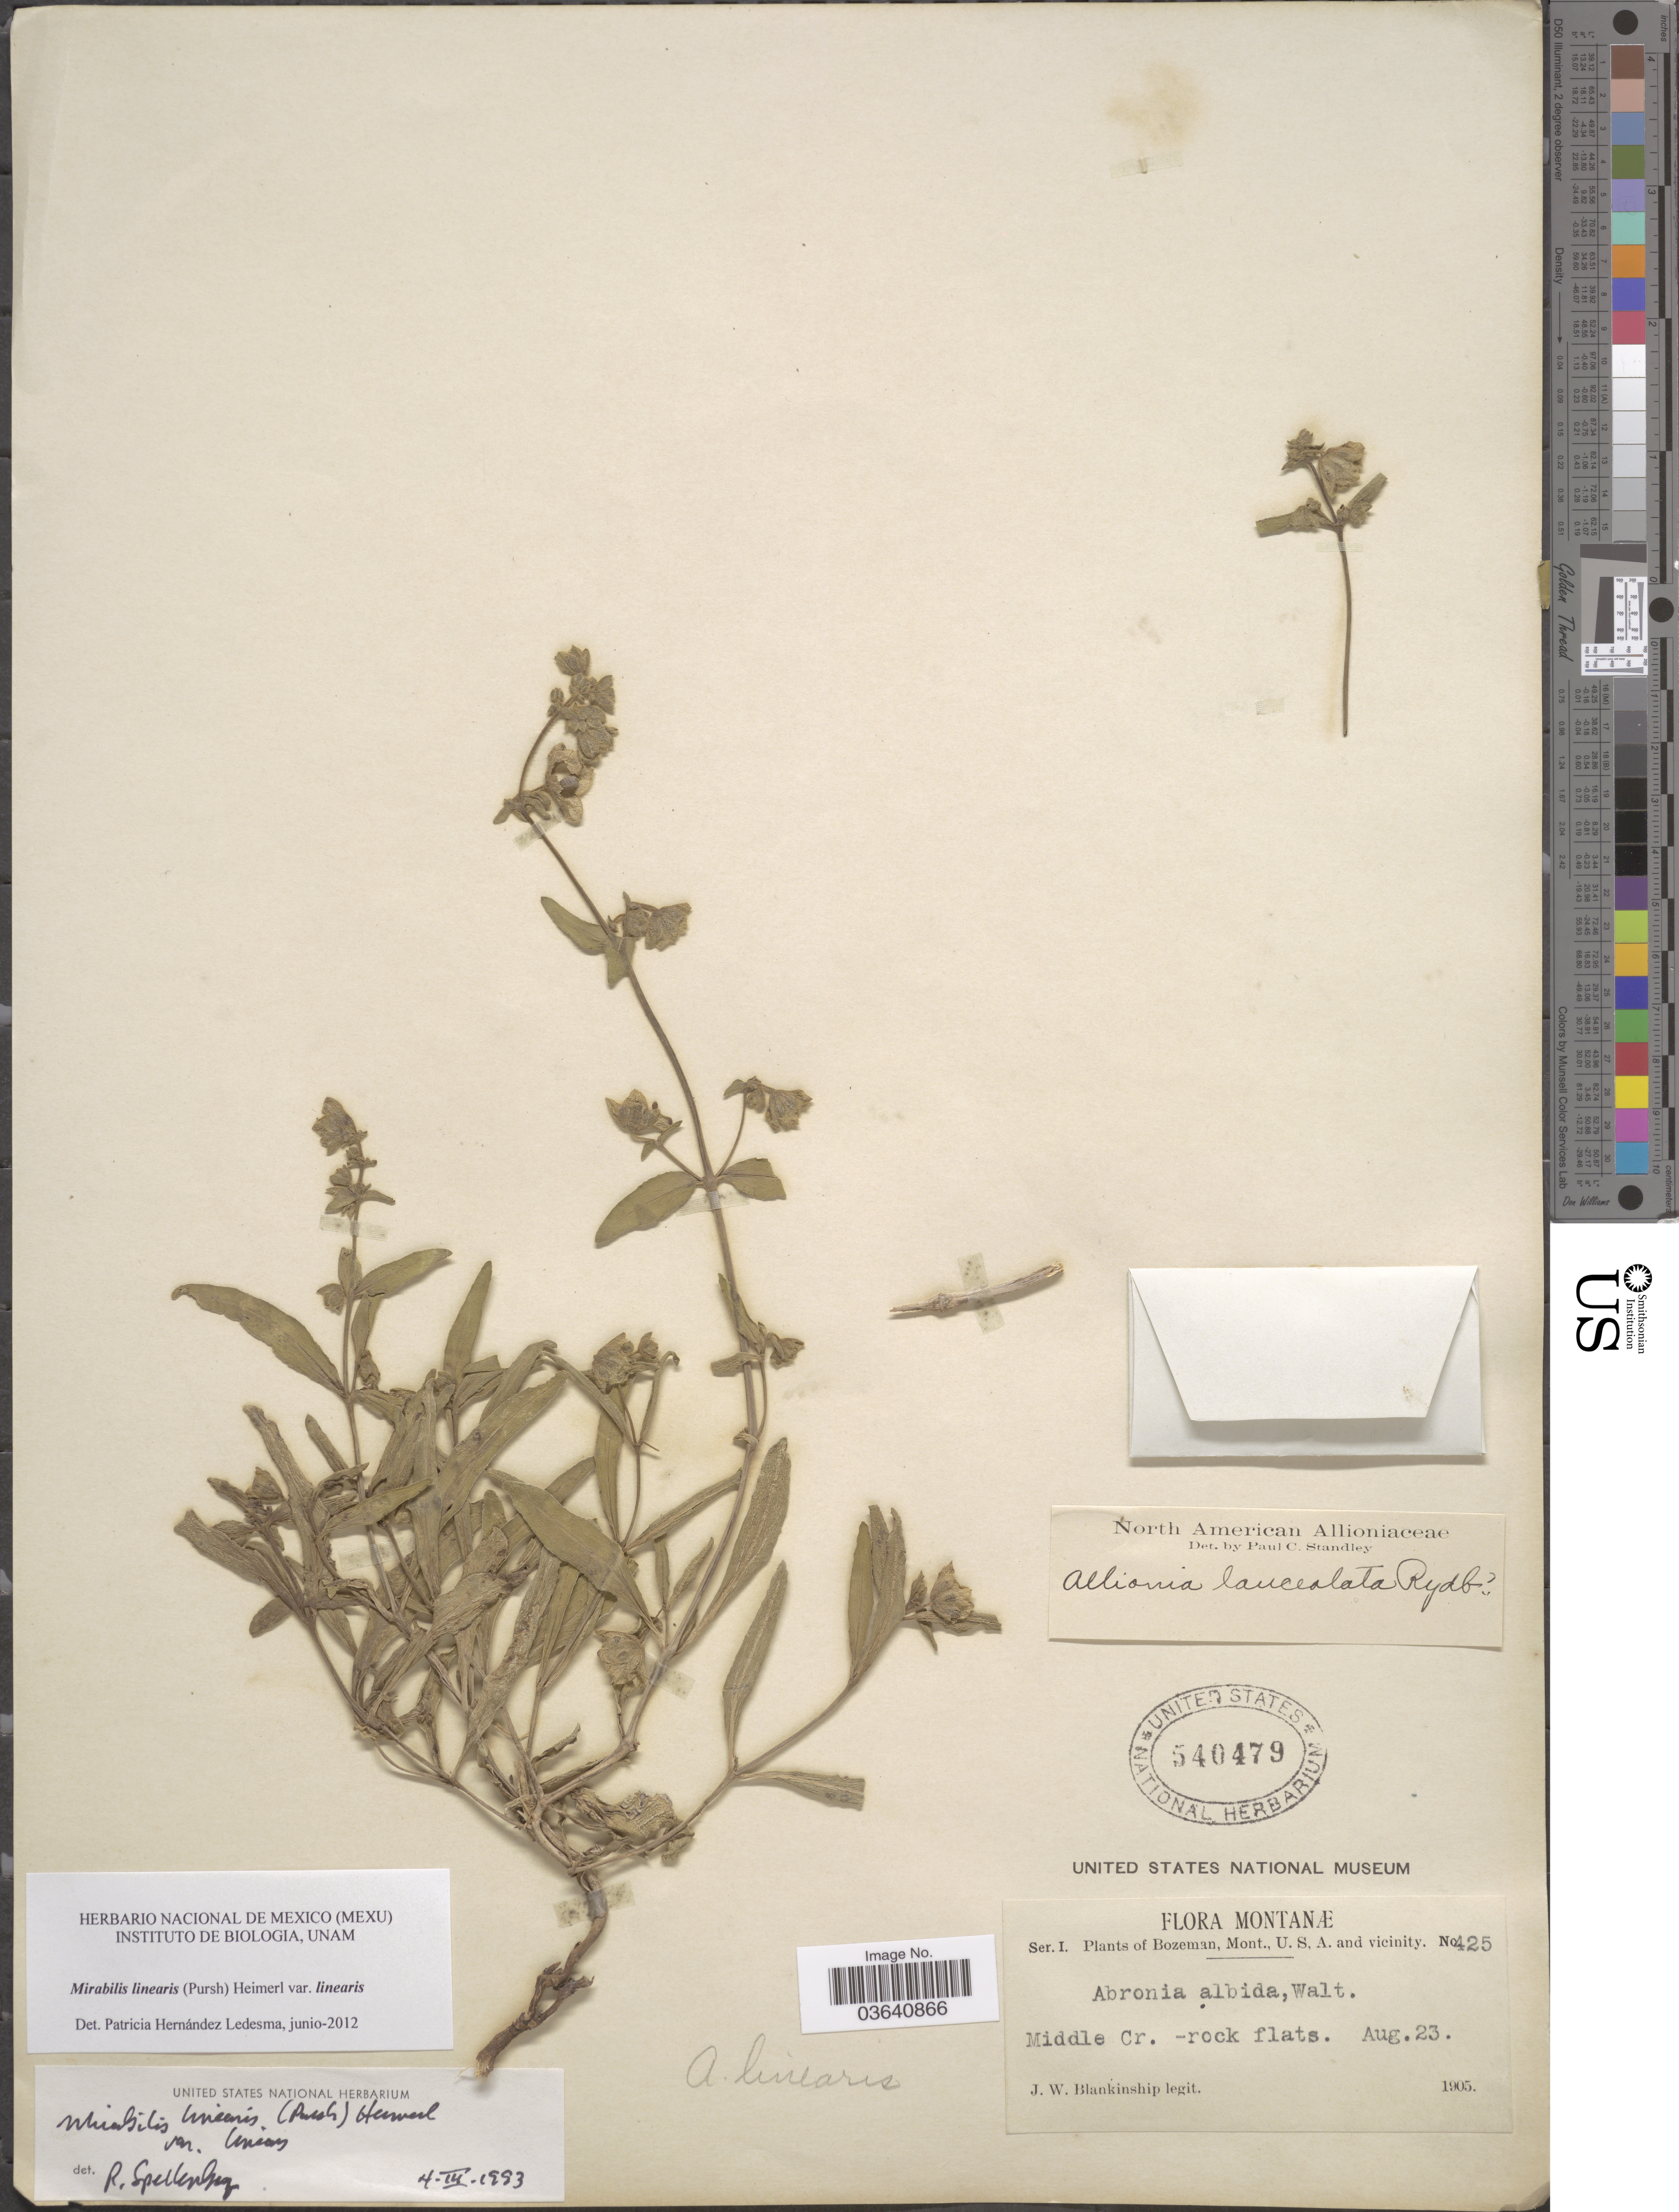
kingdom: Plantae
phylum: Tracheophyta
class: Magnoliopsida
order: Caryophyllales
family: Nyctaginaceae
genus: Mirabilis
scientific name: Mirabilis linearis var. linearis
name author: (Pursh) Heimerl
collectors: J. W. Blankinship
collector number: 425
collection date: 1905-08-23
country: United States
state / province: Montana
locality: Bozeman, Mont., U. S. A. and vicinity. Middle Cr.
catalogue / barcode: US 540479